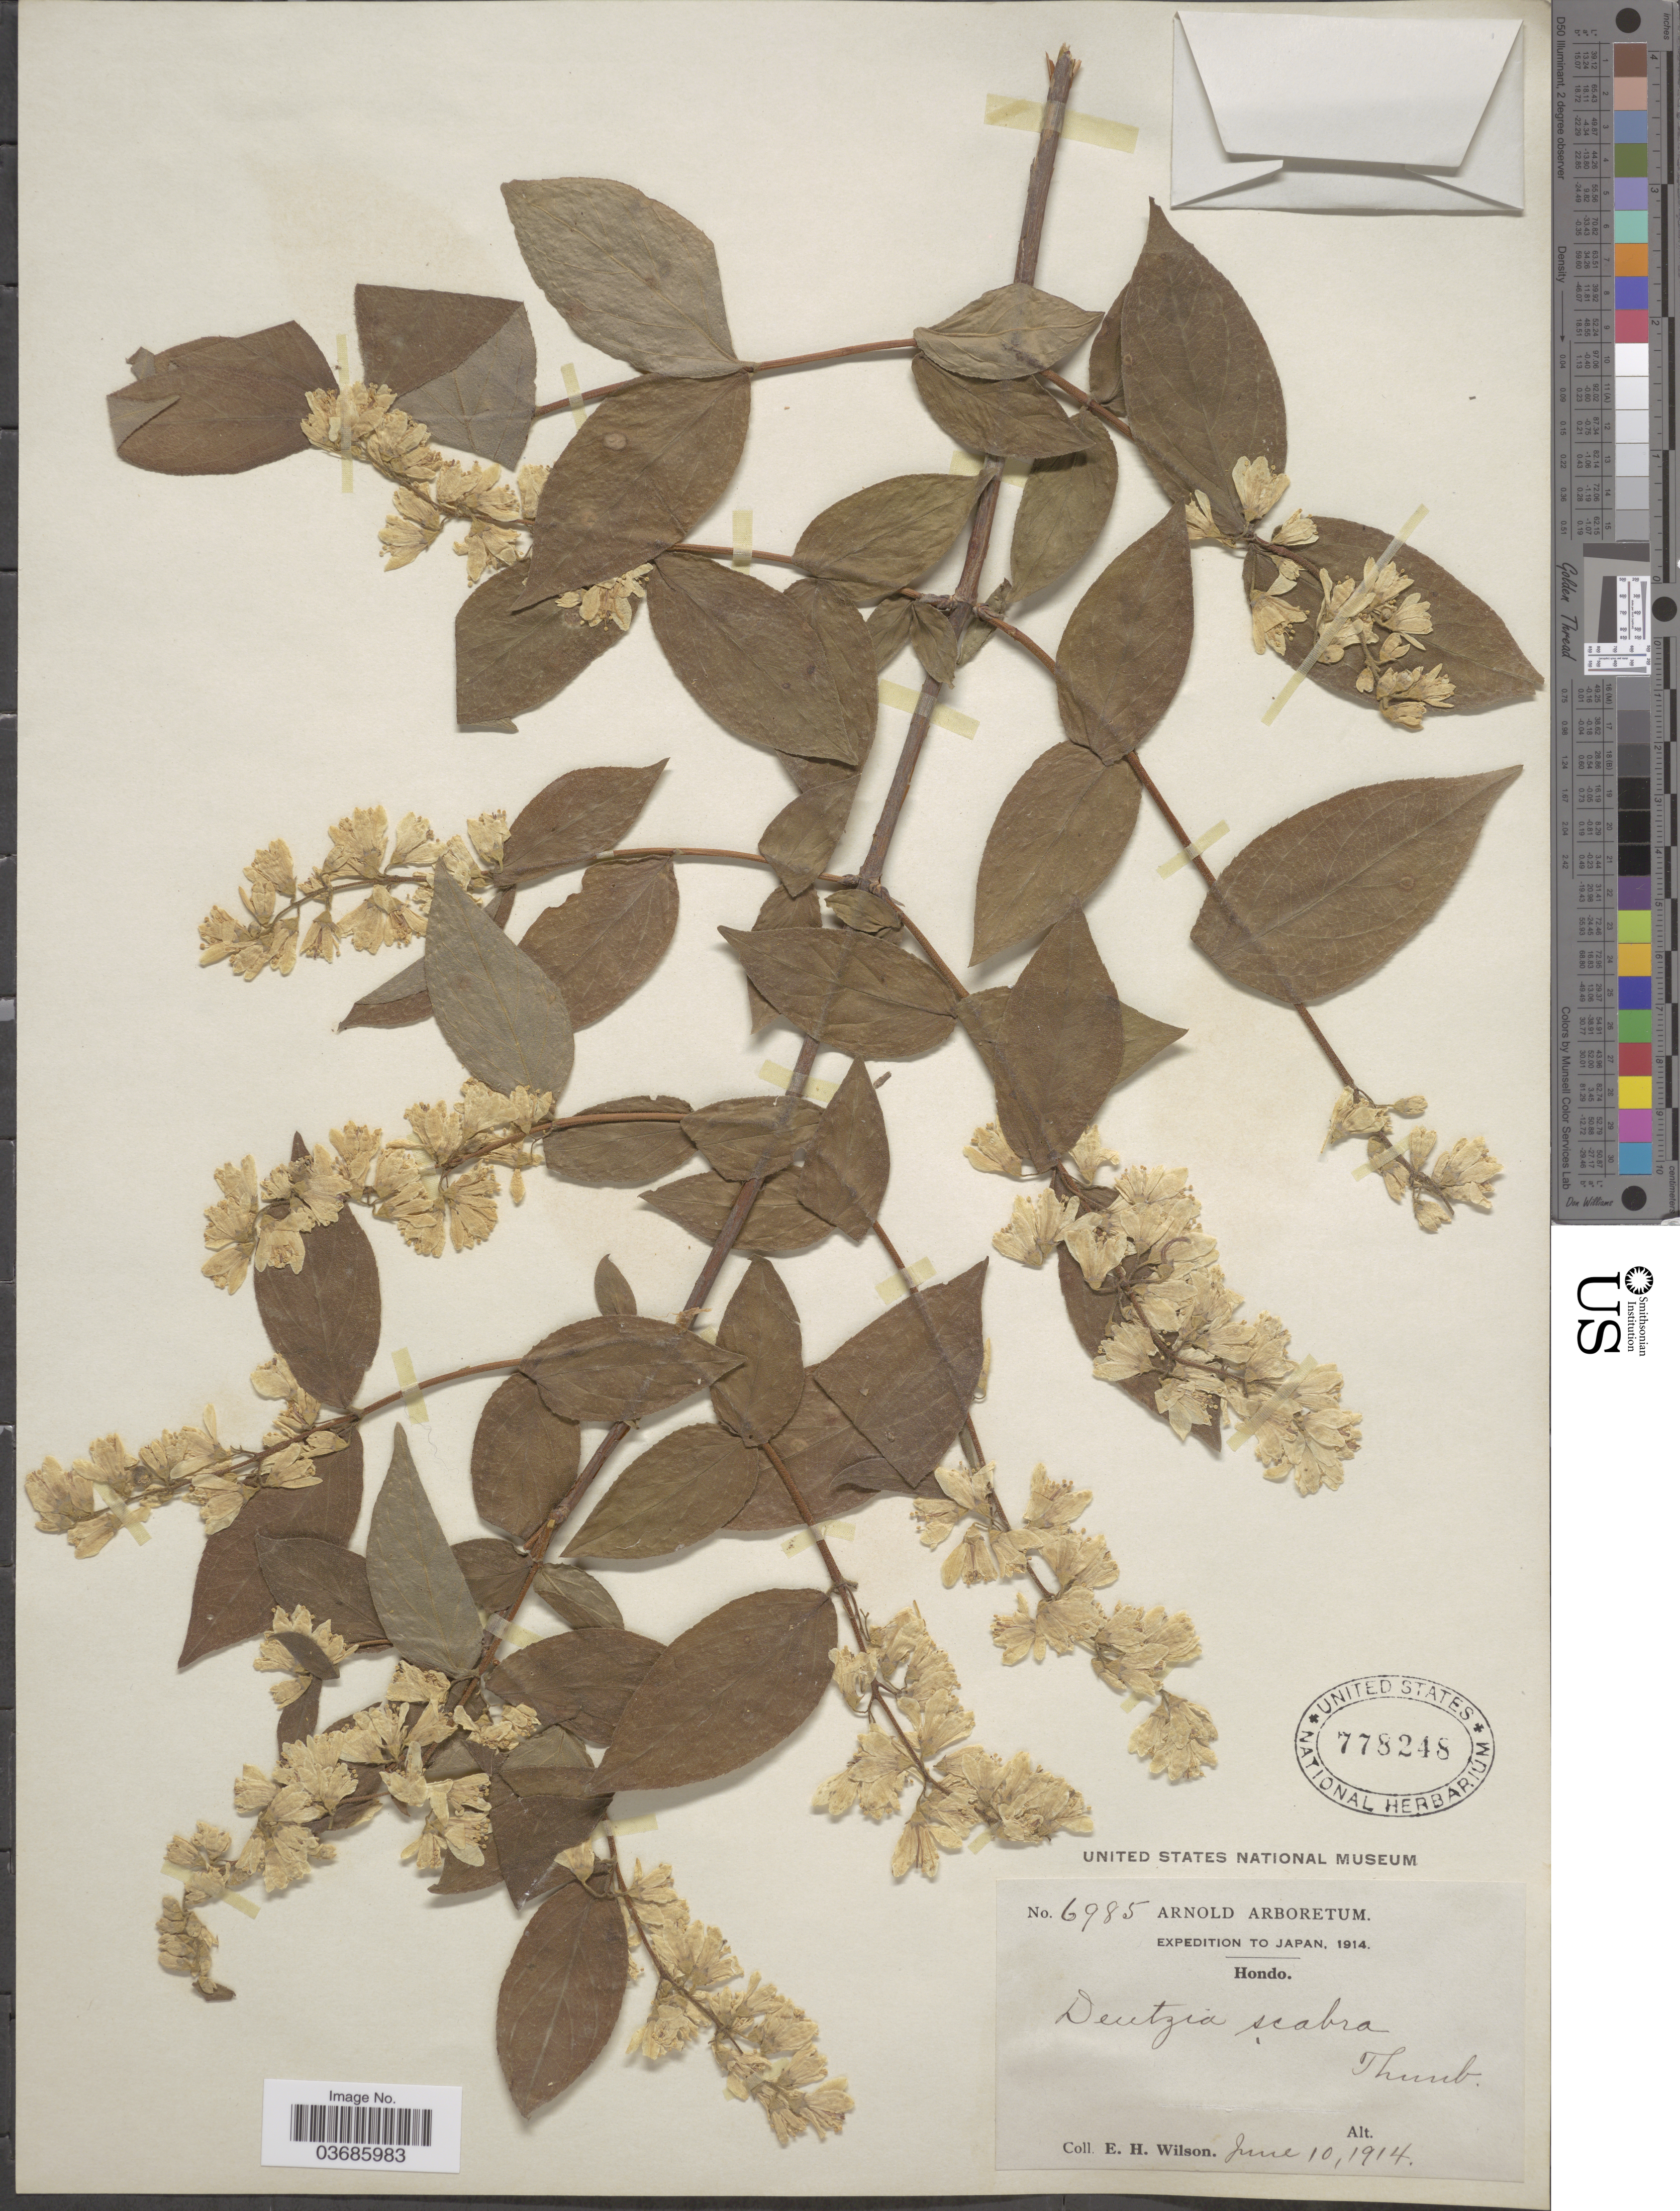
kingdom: Plantae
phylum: Tracheophyta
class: Magnoliopsida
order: Cornales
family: Hydrangeaceae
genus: Deutzia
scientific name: Deutzia scabra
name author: Thunb.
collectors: E. Wilson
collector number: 6985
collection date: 1914-06-10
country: Japan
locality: Expedition to Japan, 1914. Hondo.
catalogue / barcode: US 778248